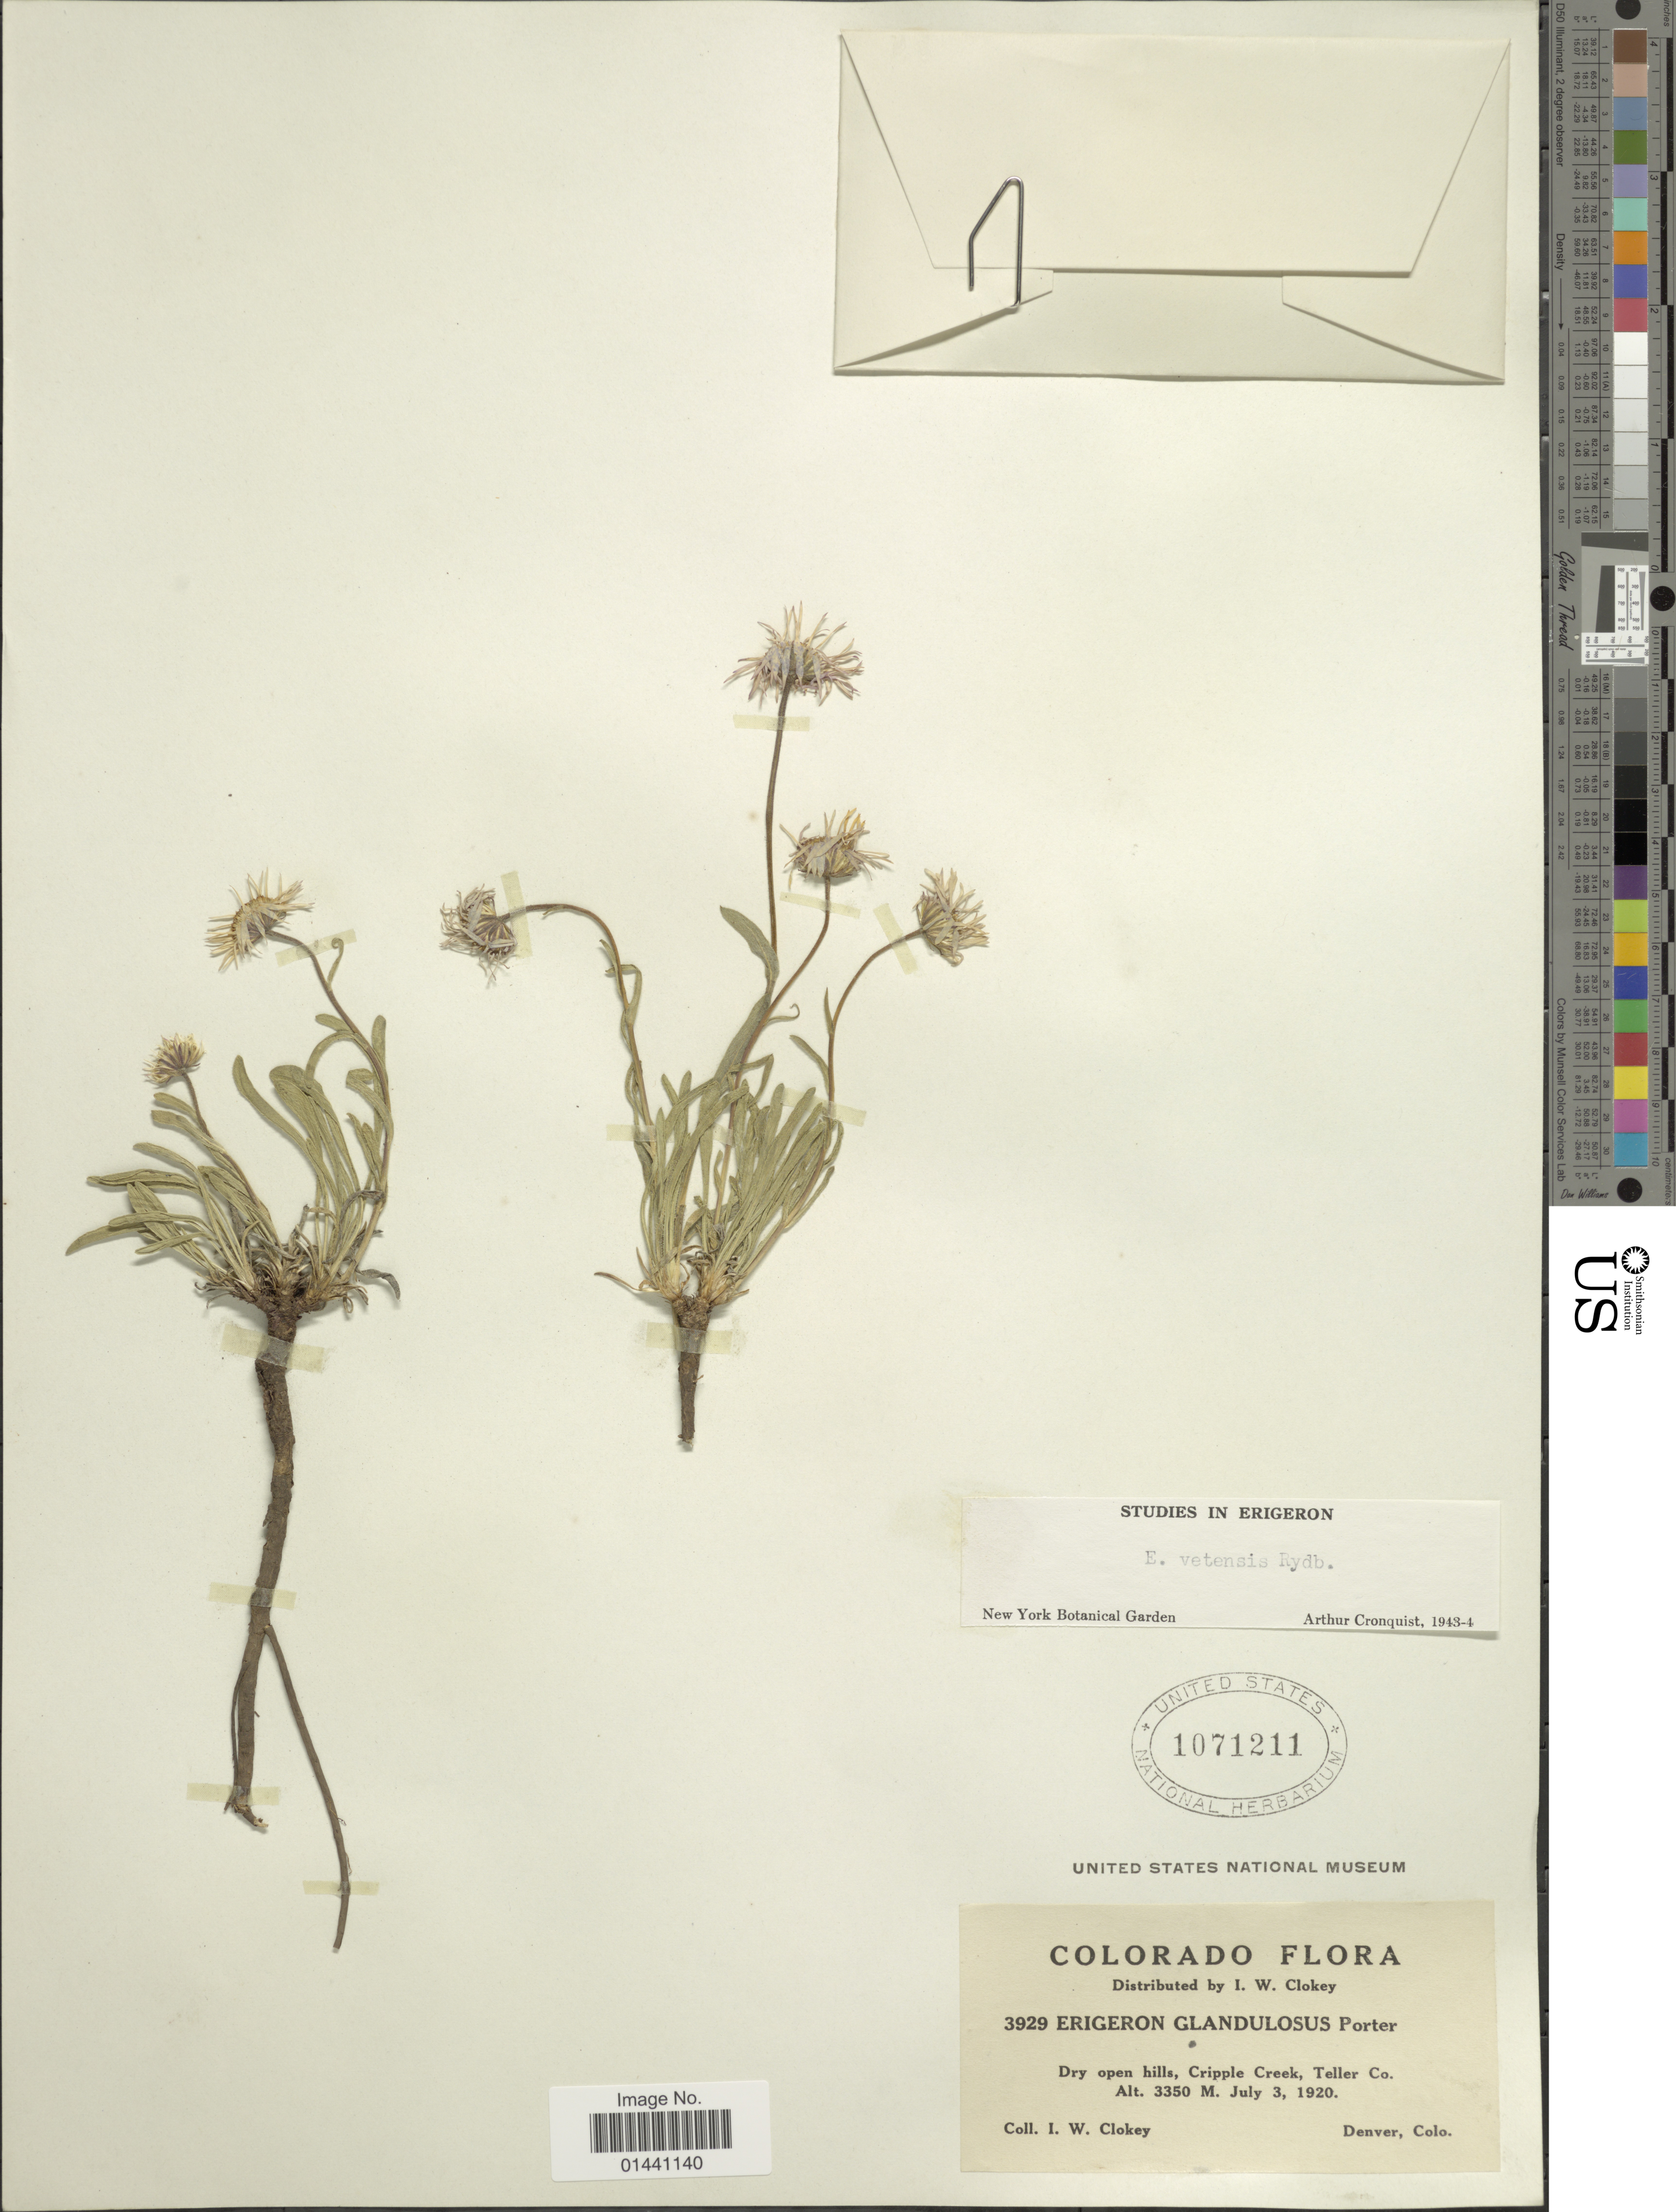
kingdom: Plantae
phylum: Tracheophyta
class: Magnoliopsida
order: Asterales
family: Asteraceae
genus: Erigeron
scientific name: Erigeron vetensis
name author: Rydb.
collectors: I. W. Clokey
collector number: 3929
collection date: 1920-07-03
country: United States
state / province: Colorado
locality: Dry open hills, Cripple Creek, Teller Co.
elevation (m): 3350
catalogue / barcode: US 1071211